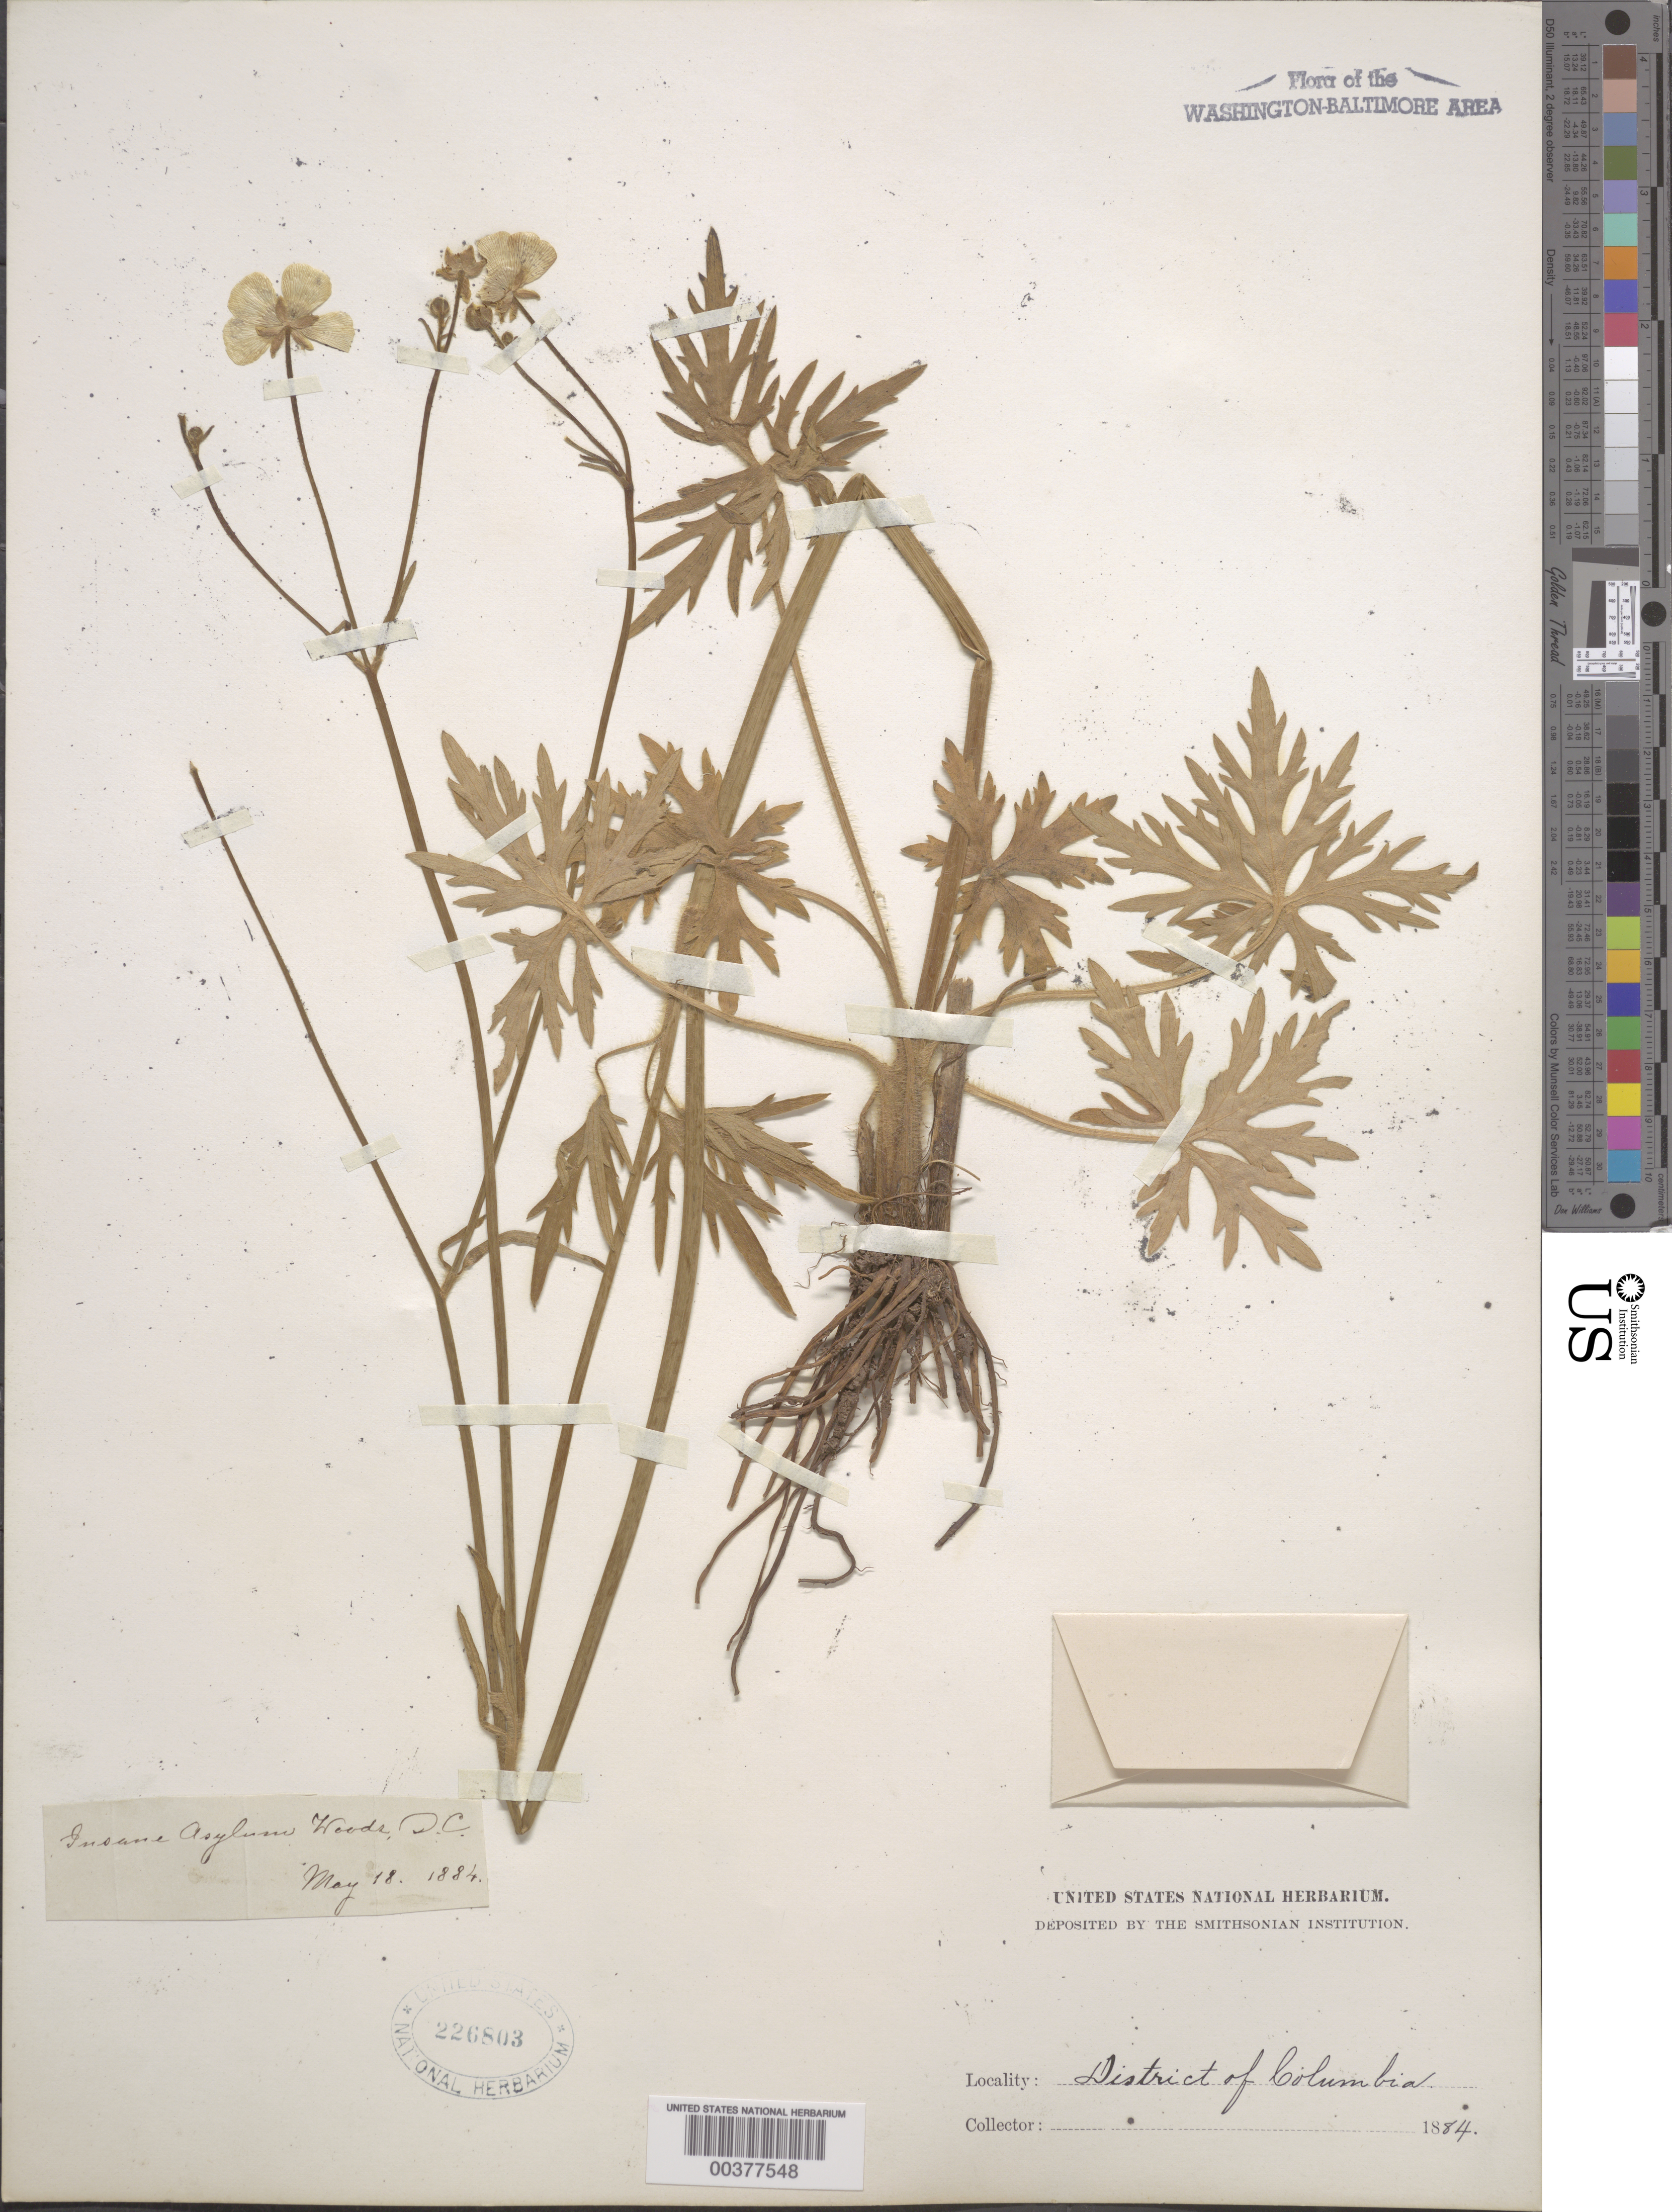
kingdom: Plantae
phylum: Tracheophyta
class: Magnoliopsida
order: Ranunculales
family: Ranunculaceae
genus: Ranunculus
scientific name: Ranunculus acris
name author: L.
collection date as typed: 18 May 1884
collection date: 1884-05-18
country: United States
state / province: District of Columbia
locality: Insane Asylum Woods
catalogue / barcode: US 226803